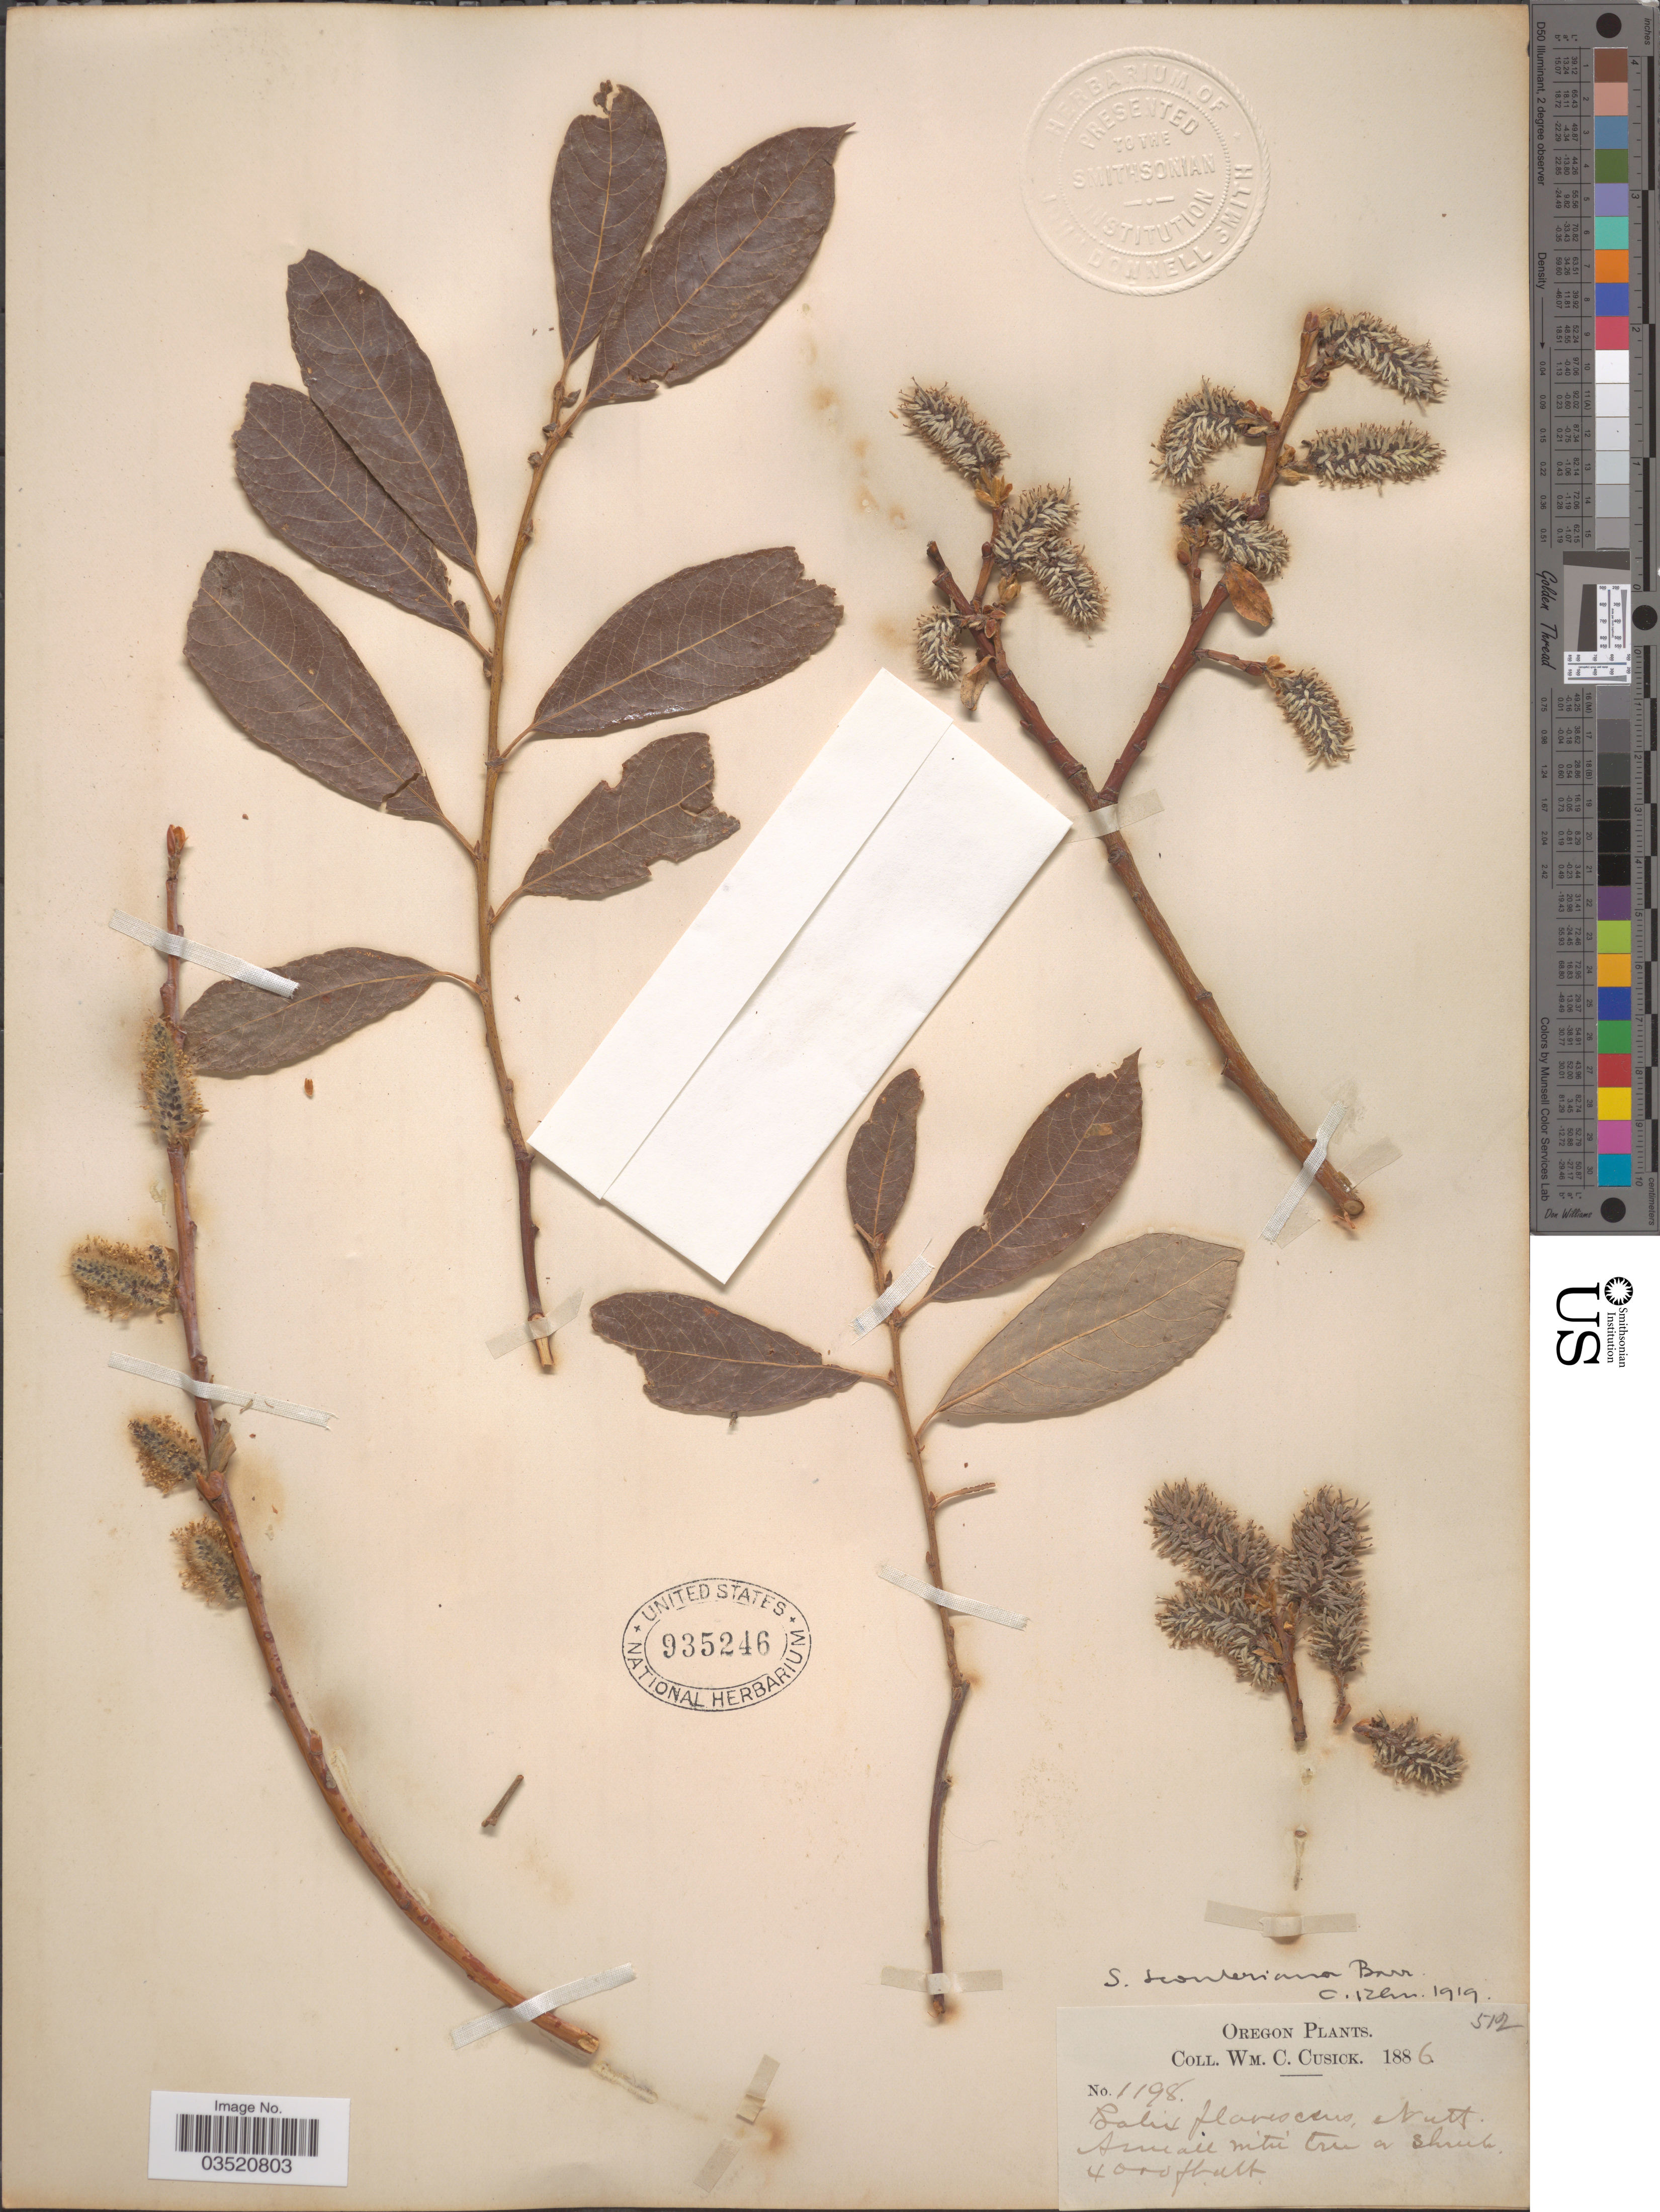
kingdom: Plantae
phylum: Tracheophyta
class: Magnoliopsida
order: Malpighiales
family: Salicaceae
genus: Salix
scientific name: Salix scouleriana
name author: Barratt ex Hook.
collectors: W. C. Cusick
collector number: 1198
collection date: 1886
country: United States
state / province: Oregon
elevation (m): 1219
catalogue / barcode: US 935246